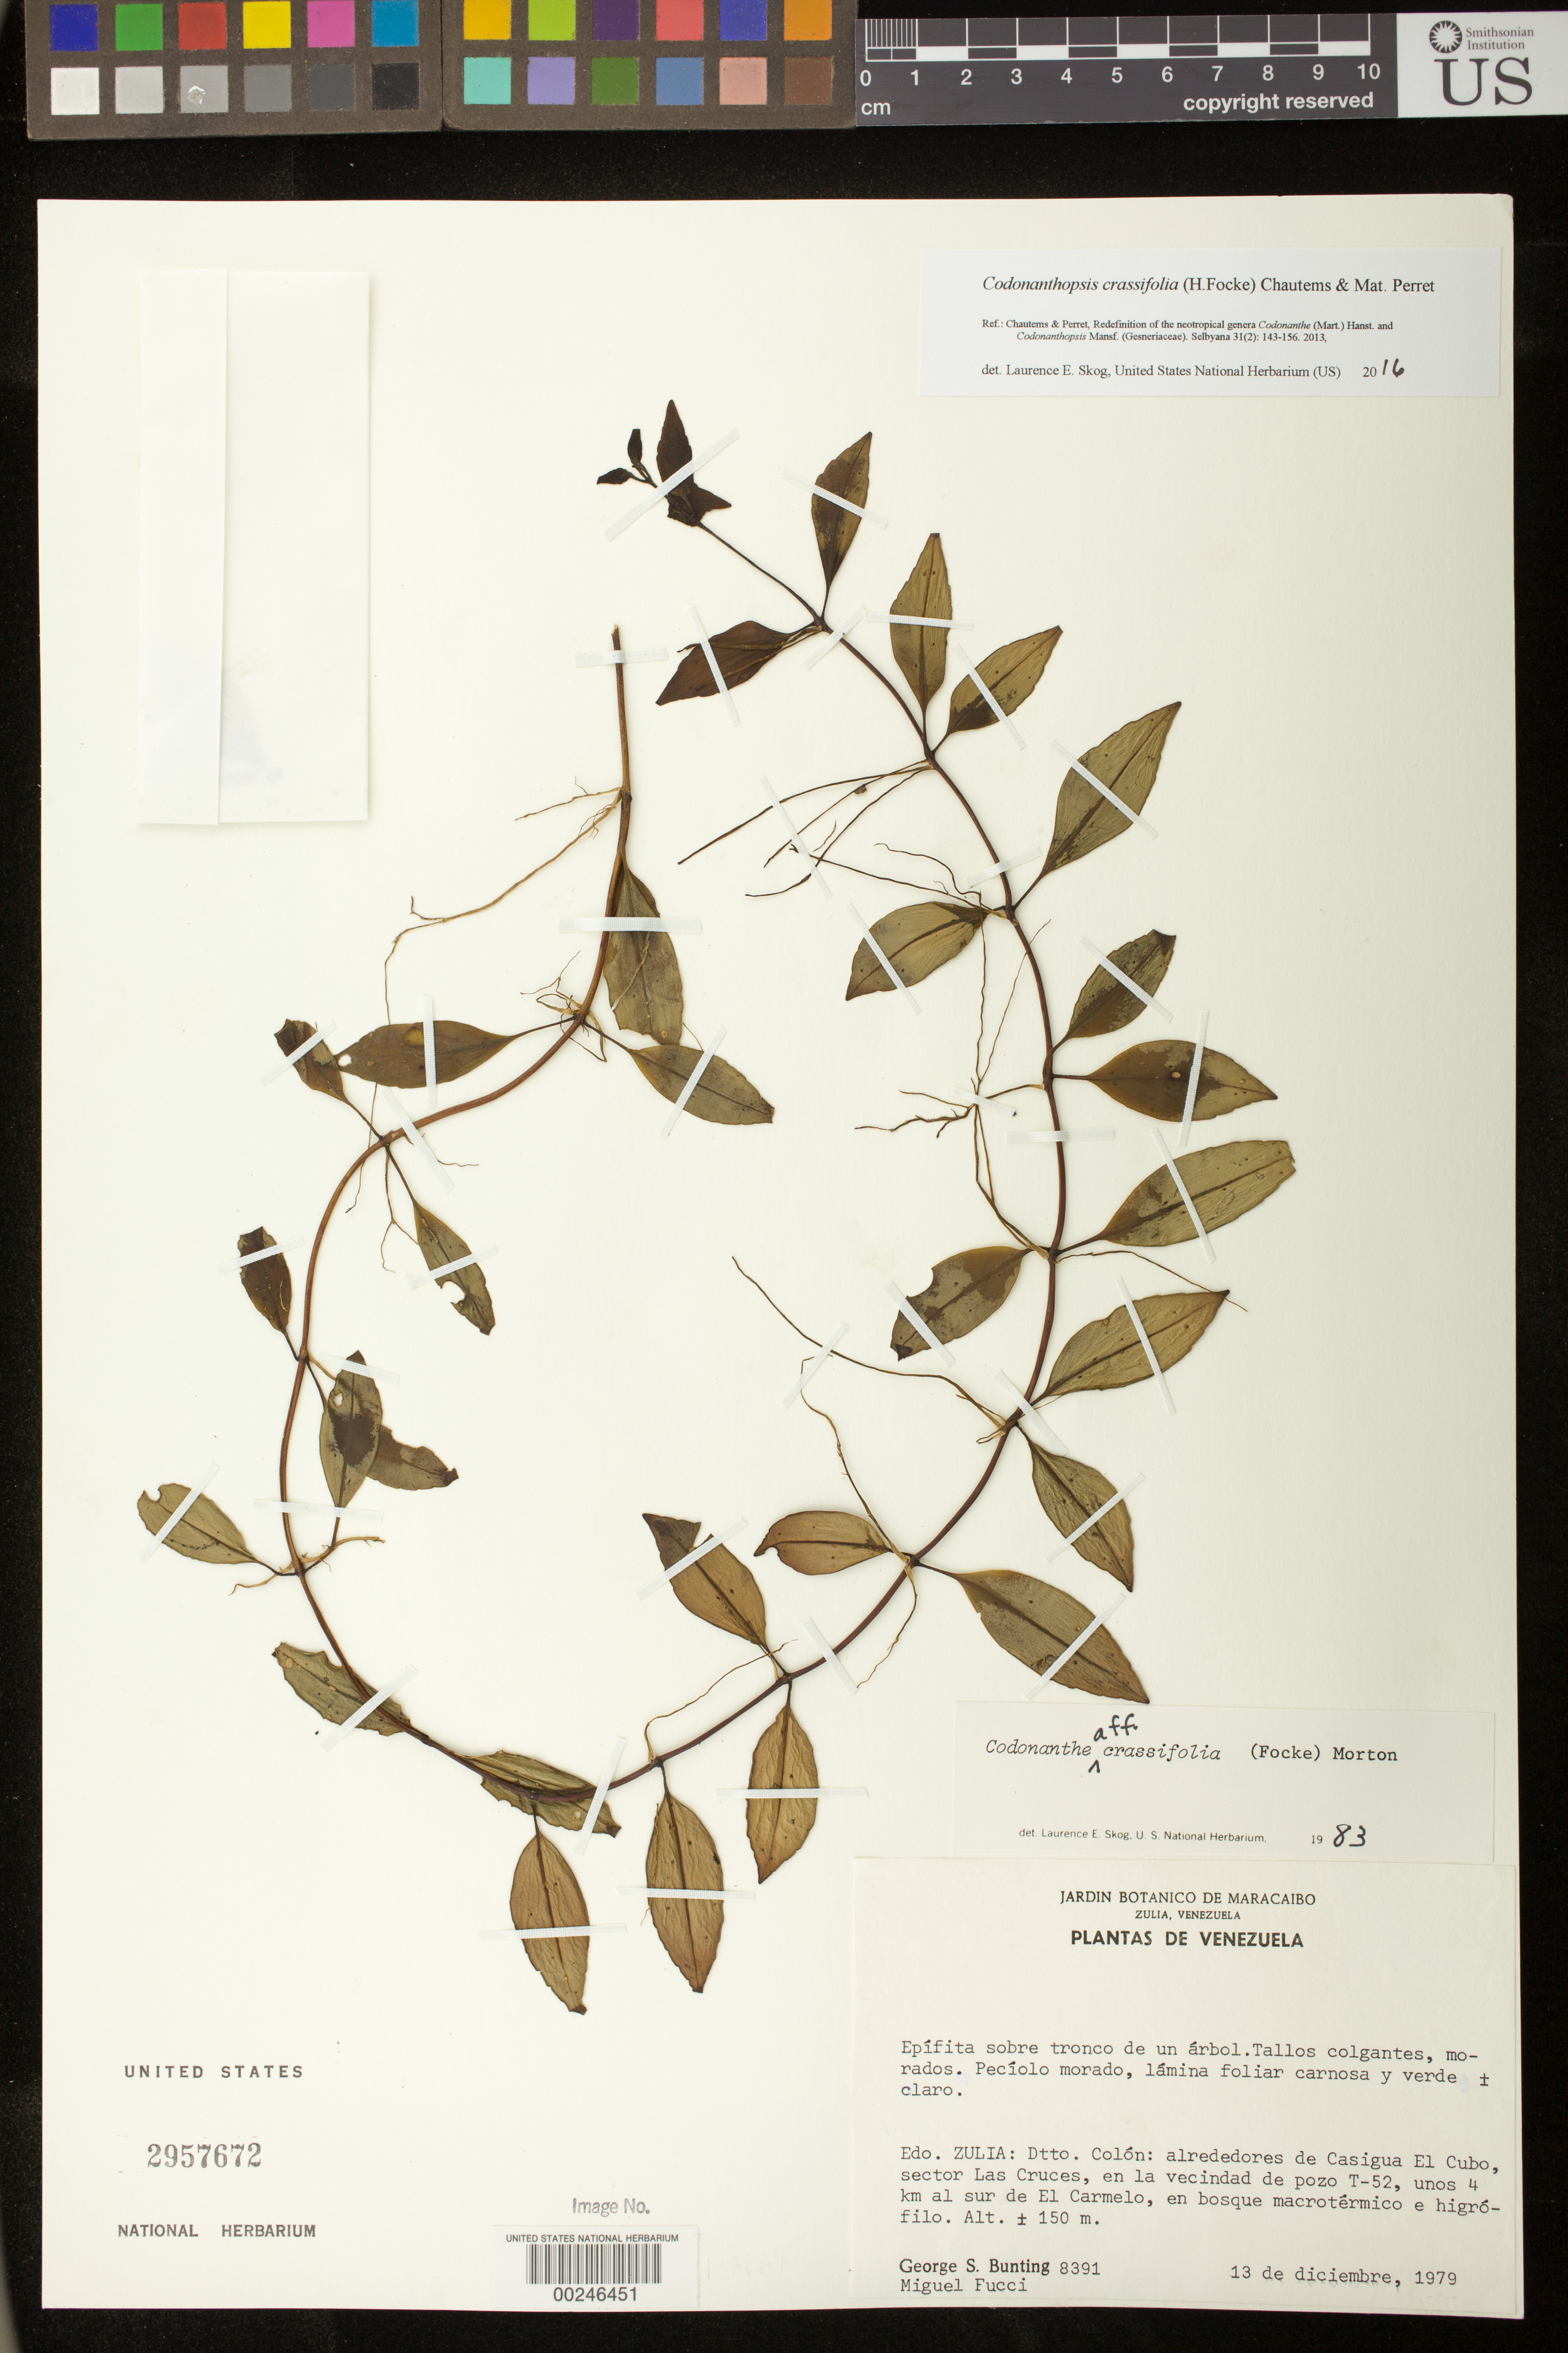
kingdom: Plantae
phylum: Tracheophyta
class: Magnoliopsida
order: Lamiales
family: Gesneriaceae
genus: Codonanthopsis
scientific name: Codonanthopsis crassifolia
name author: (H. Focke) Chautems & Mat.Perret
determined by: Skog, Laurence E.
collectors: G. S. Bunting & M. Fucci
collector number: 8391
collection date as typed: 13 Dec 1979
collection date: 1979-12-13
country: Venezuela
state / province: Zulia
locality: Dist. Colon, environs of Casigua el Cubo, sector Las Cruces, in the vicinity of Pozo t-52, 4 km S of El Carmelo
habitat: In forest ...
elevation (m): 150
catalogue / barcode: US 2957672